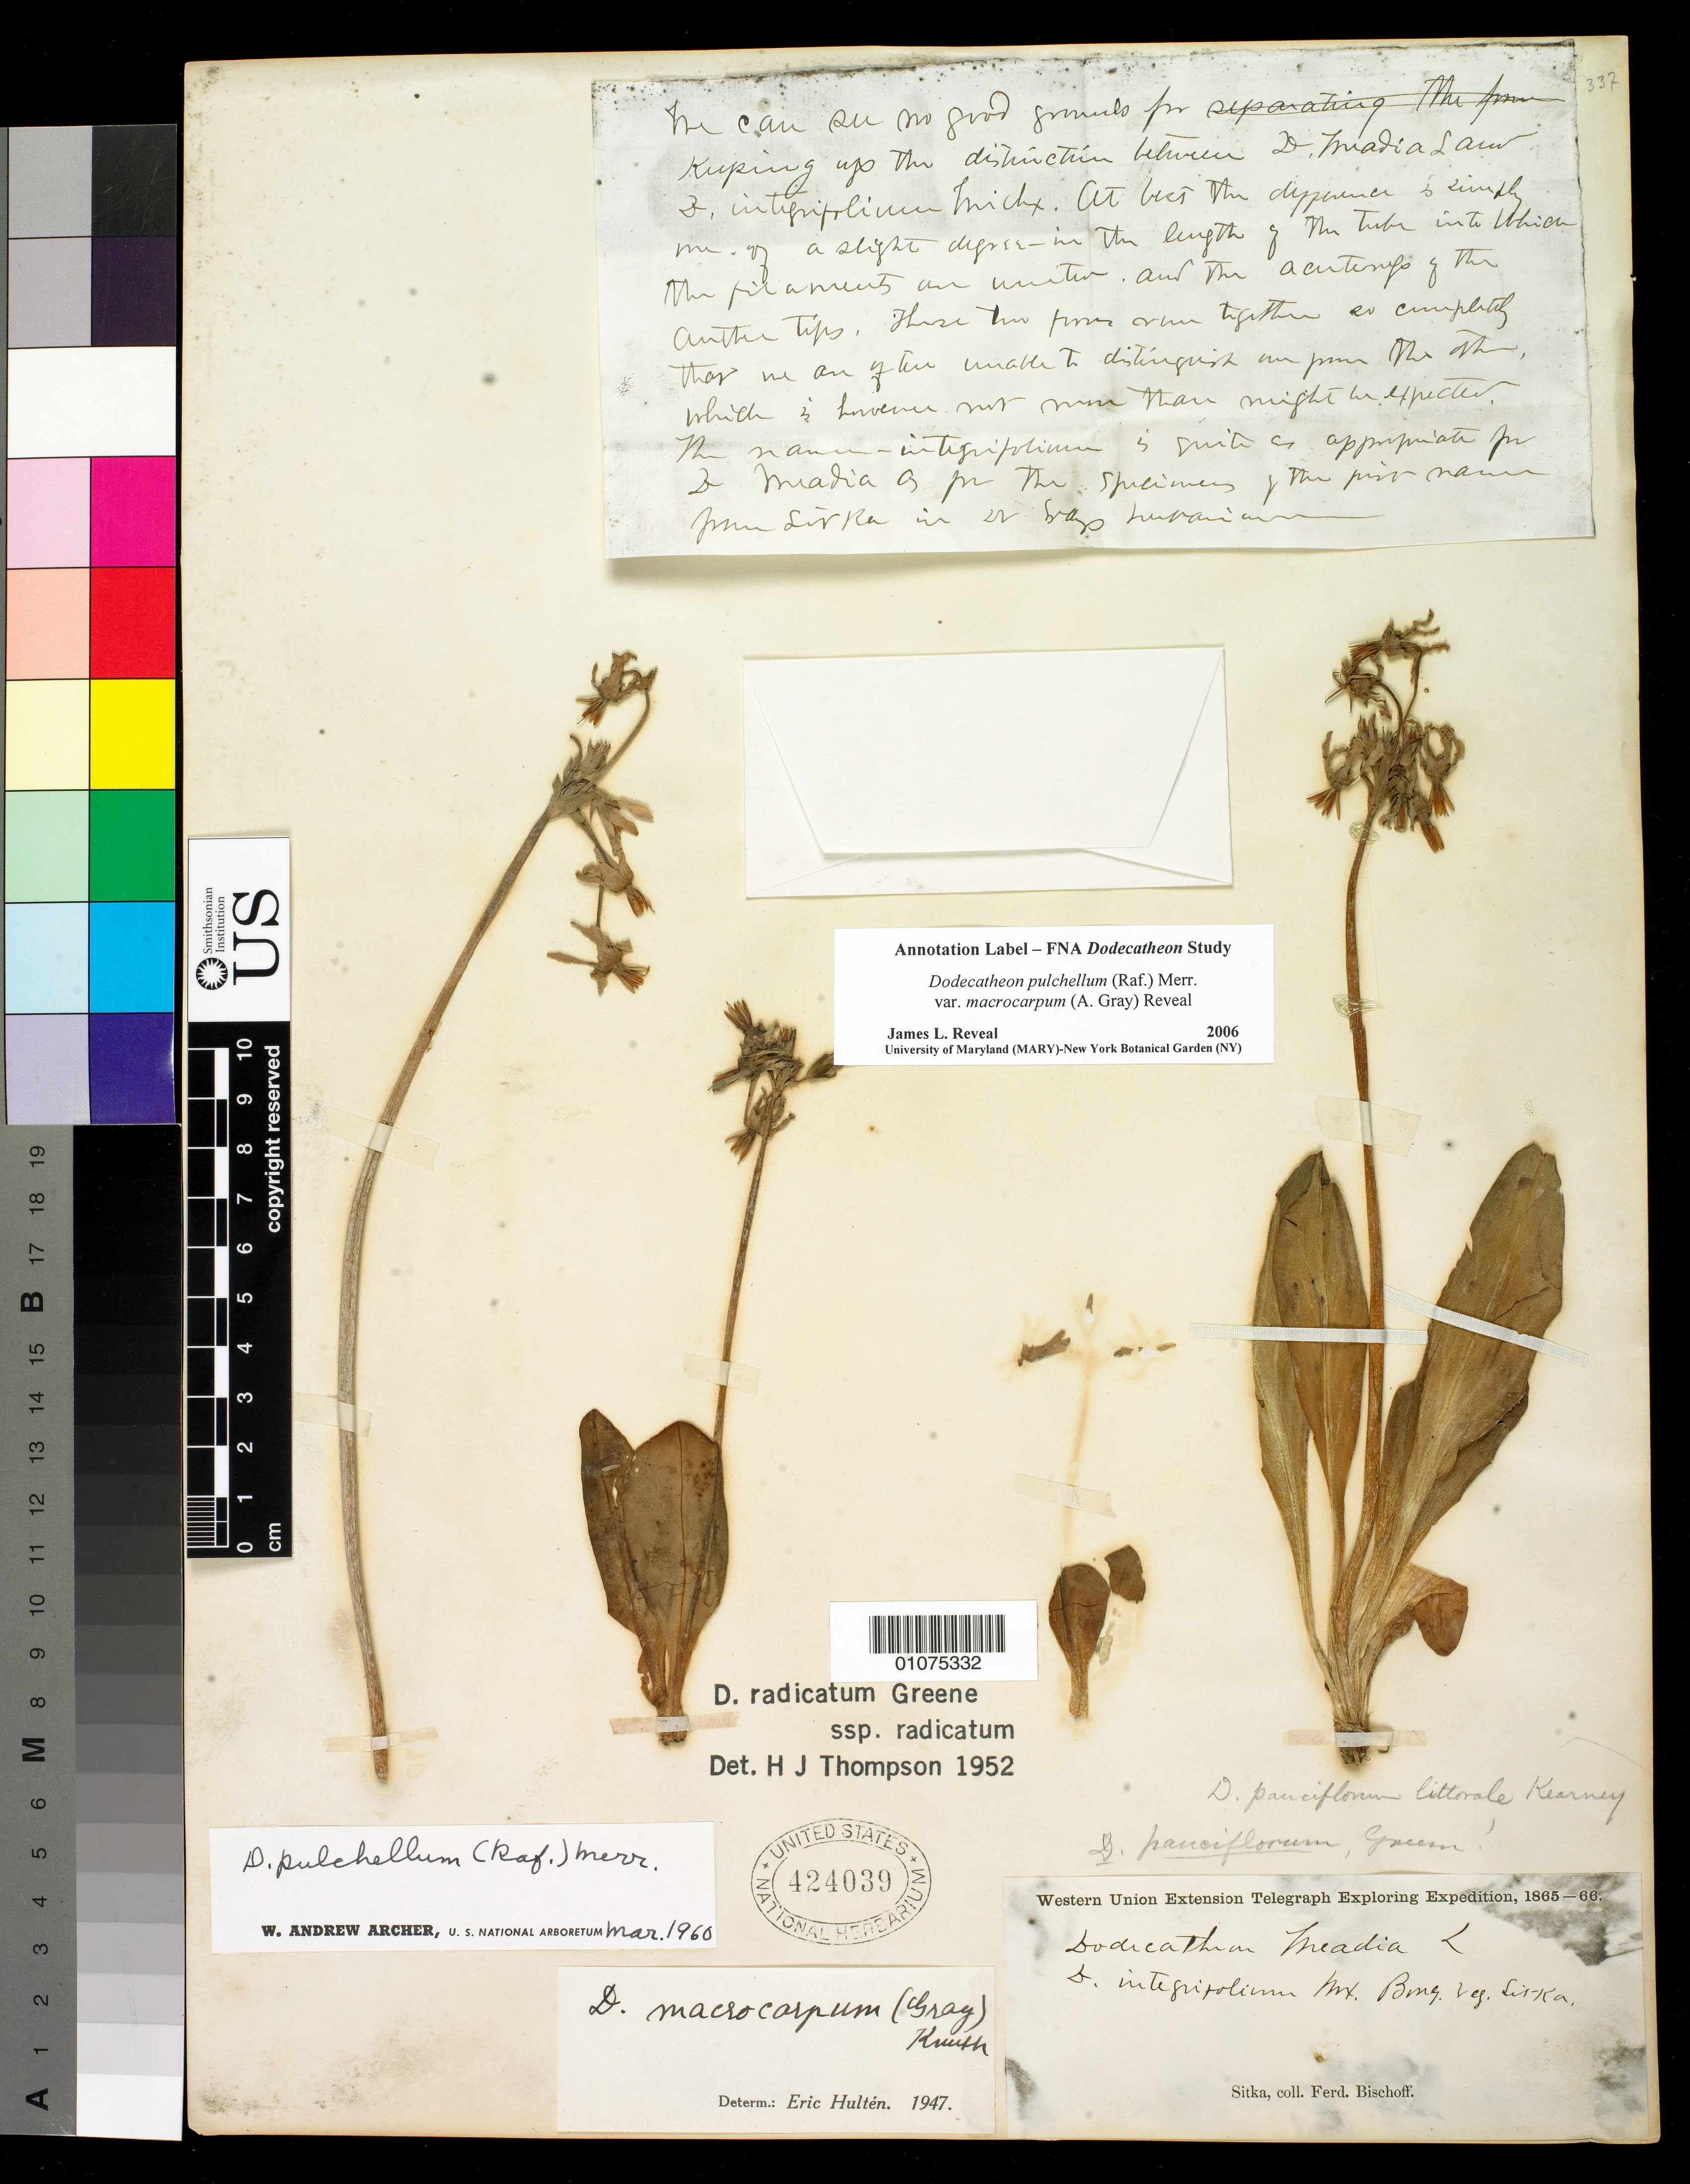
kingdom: Plantae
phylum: Tracheophyta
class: Magnoliopsida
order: Ericales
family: Primulaceae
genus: Dodecatheon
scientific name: Dodecatheon pulchellum var. macrocarpum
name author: (A. Gray) Reveal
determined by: Reveal, J. L.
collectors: F. Bischoff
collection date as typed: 1865 to -- --- 1866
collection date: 1865/1866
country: United States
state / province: Alaska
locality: Sitka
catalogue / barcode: US 424039